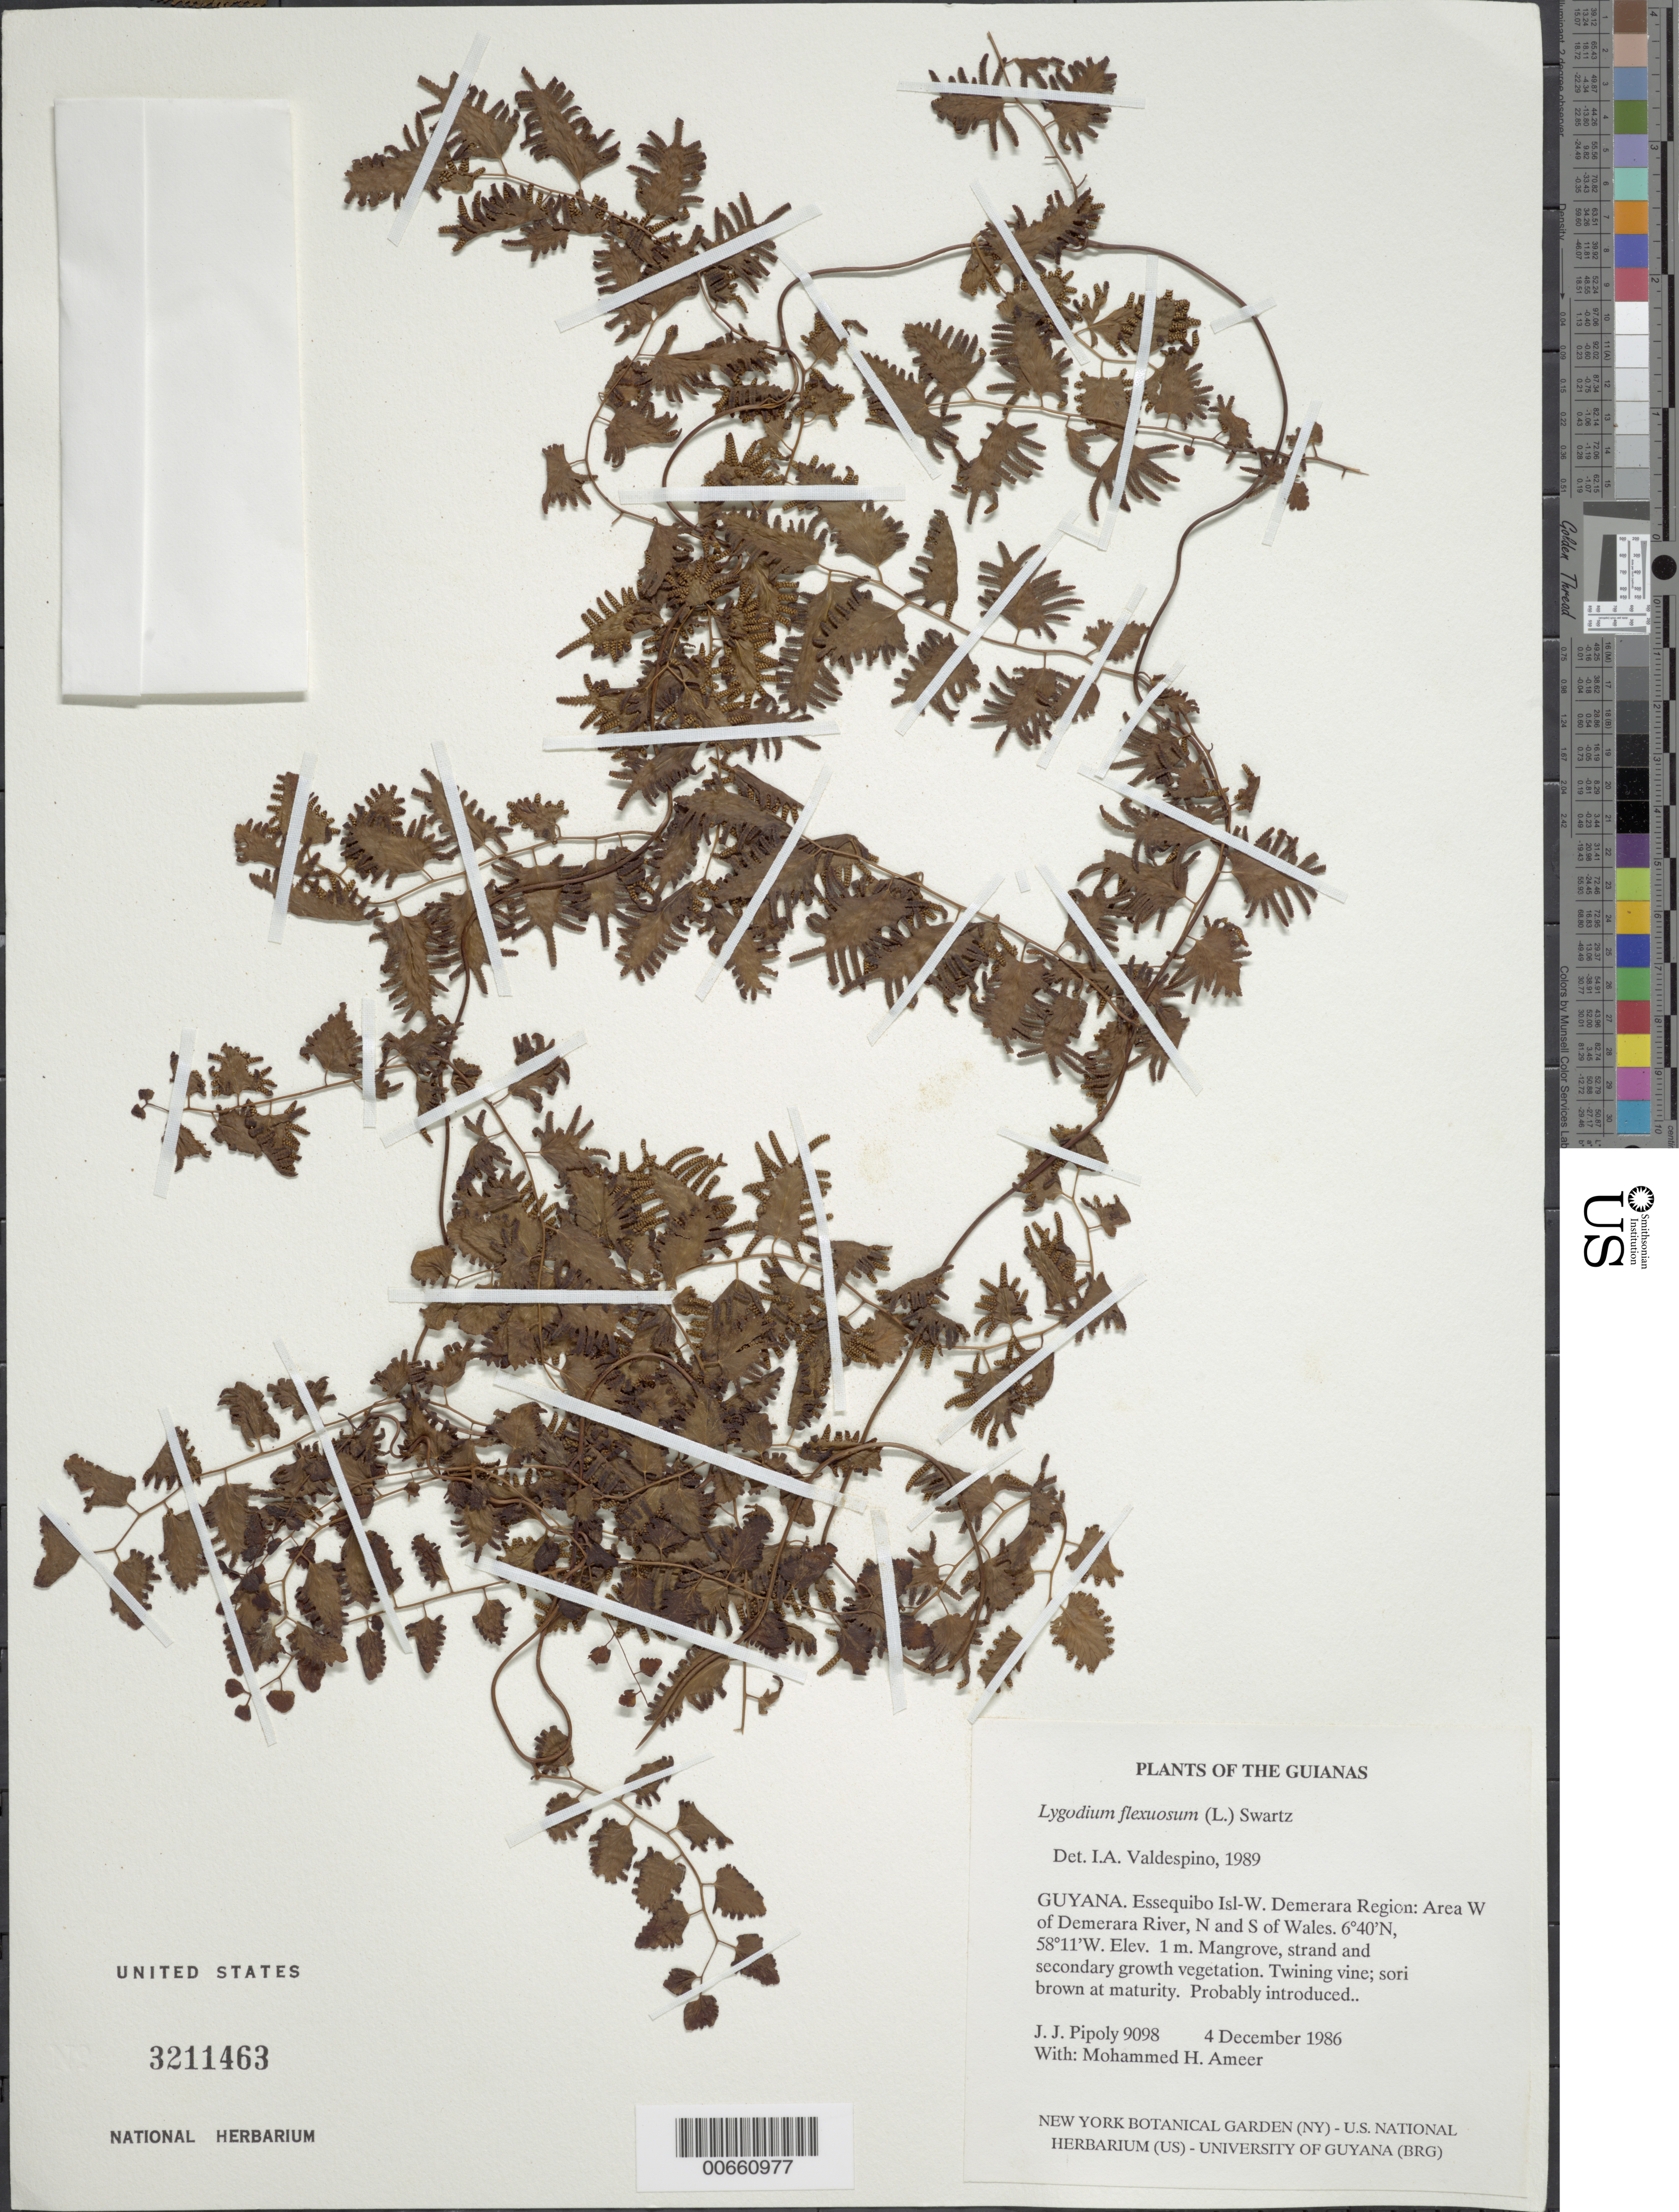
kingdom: Plantae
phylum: Tracheophyta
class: Polypodiopsida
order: Schizaeales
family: Lygodiaceae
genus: Lygodium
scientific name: Lygodium flexuosum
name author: Sw.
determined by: Valdespino, I. A., (PMA), Universidad de Panama (PANAMA)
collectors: J. J. Pipoly & M. Ameer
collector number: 9098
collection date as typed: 4 December 1986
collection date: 1986-12-04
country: Guyana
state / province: Essequibo Isl-W. Demerara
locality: Area W of Demerara River, N and S of Wales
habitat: Mangrove, strand and secondary growth vegetation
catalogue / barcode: US 3211463